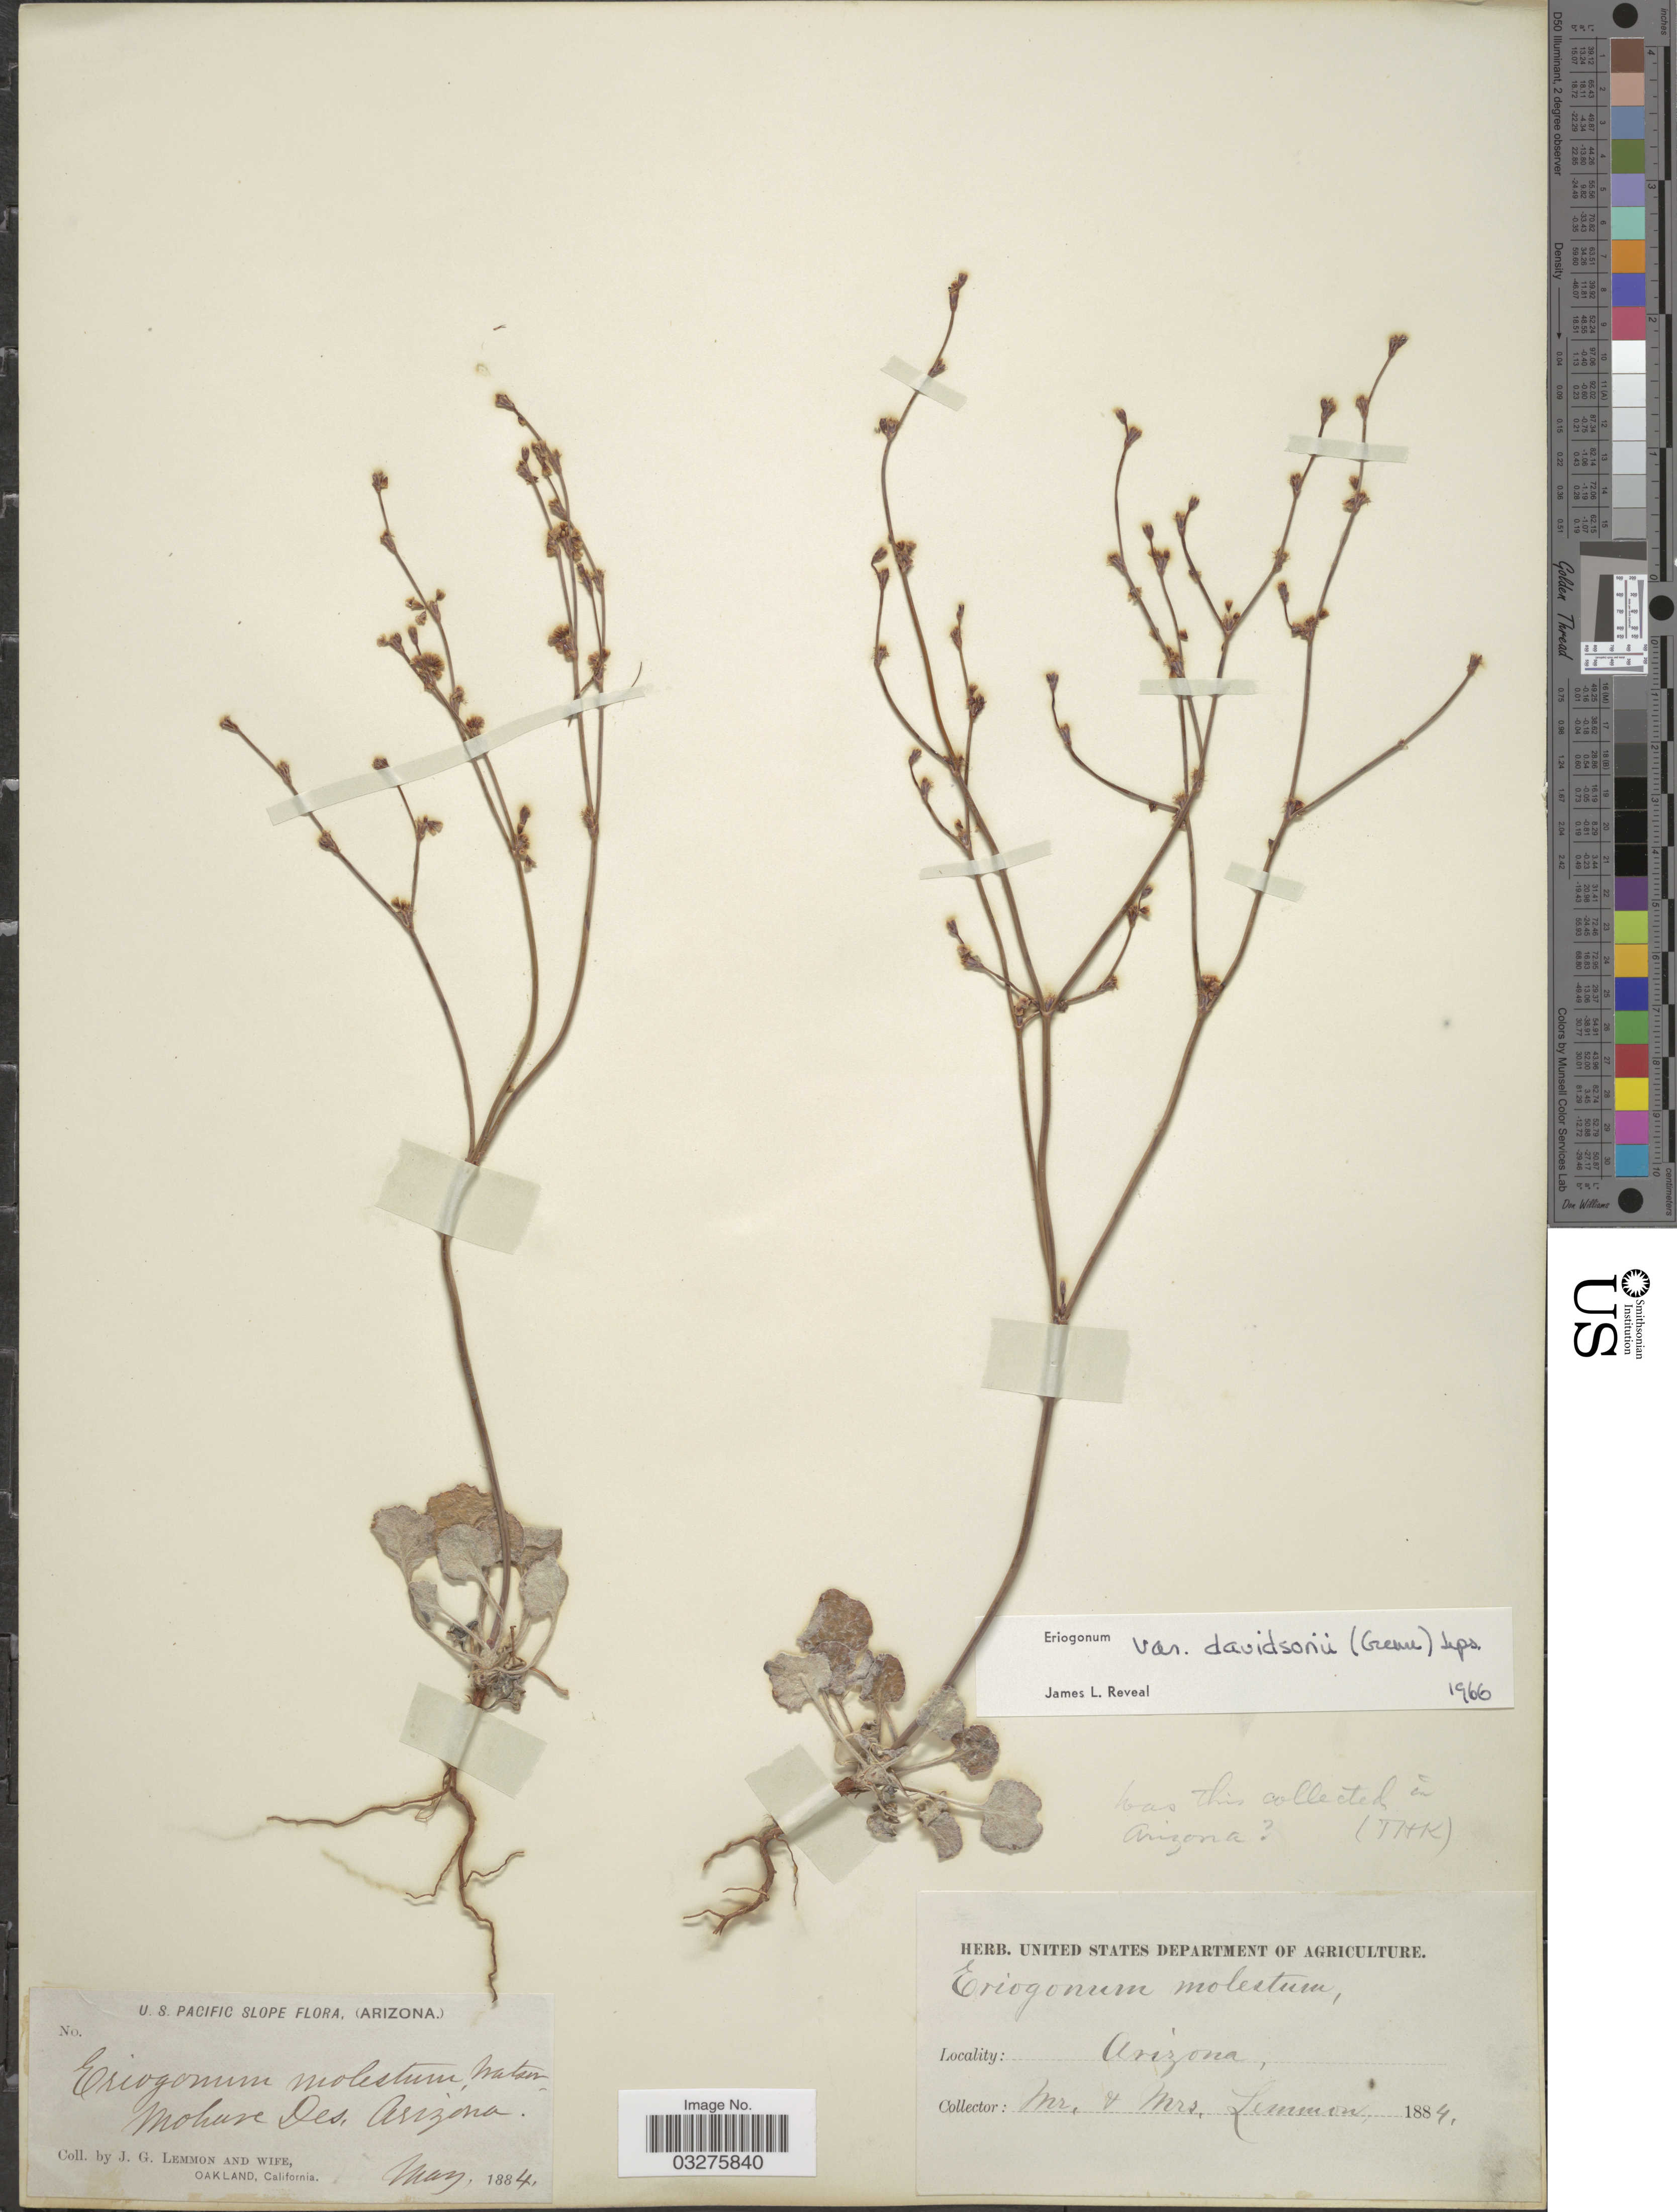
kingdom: Plantae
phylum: Tracheophyta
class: Magnoliopsida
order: Caryophyllales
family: Polygonaceae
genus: Eriogonum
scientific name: Eriogonum davidsonii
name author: Greene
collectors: J. Lemmon & Mrs. J. G. Lemmon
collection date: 1884-05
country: United States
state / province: Arizona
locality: U.S. Pacific Slope. Mohave Des.